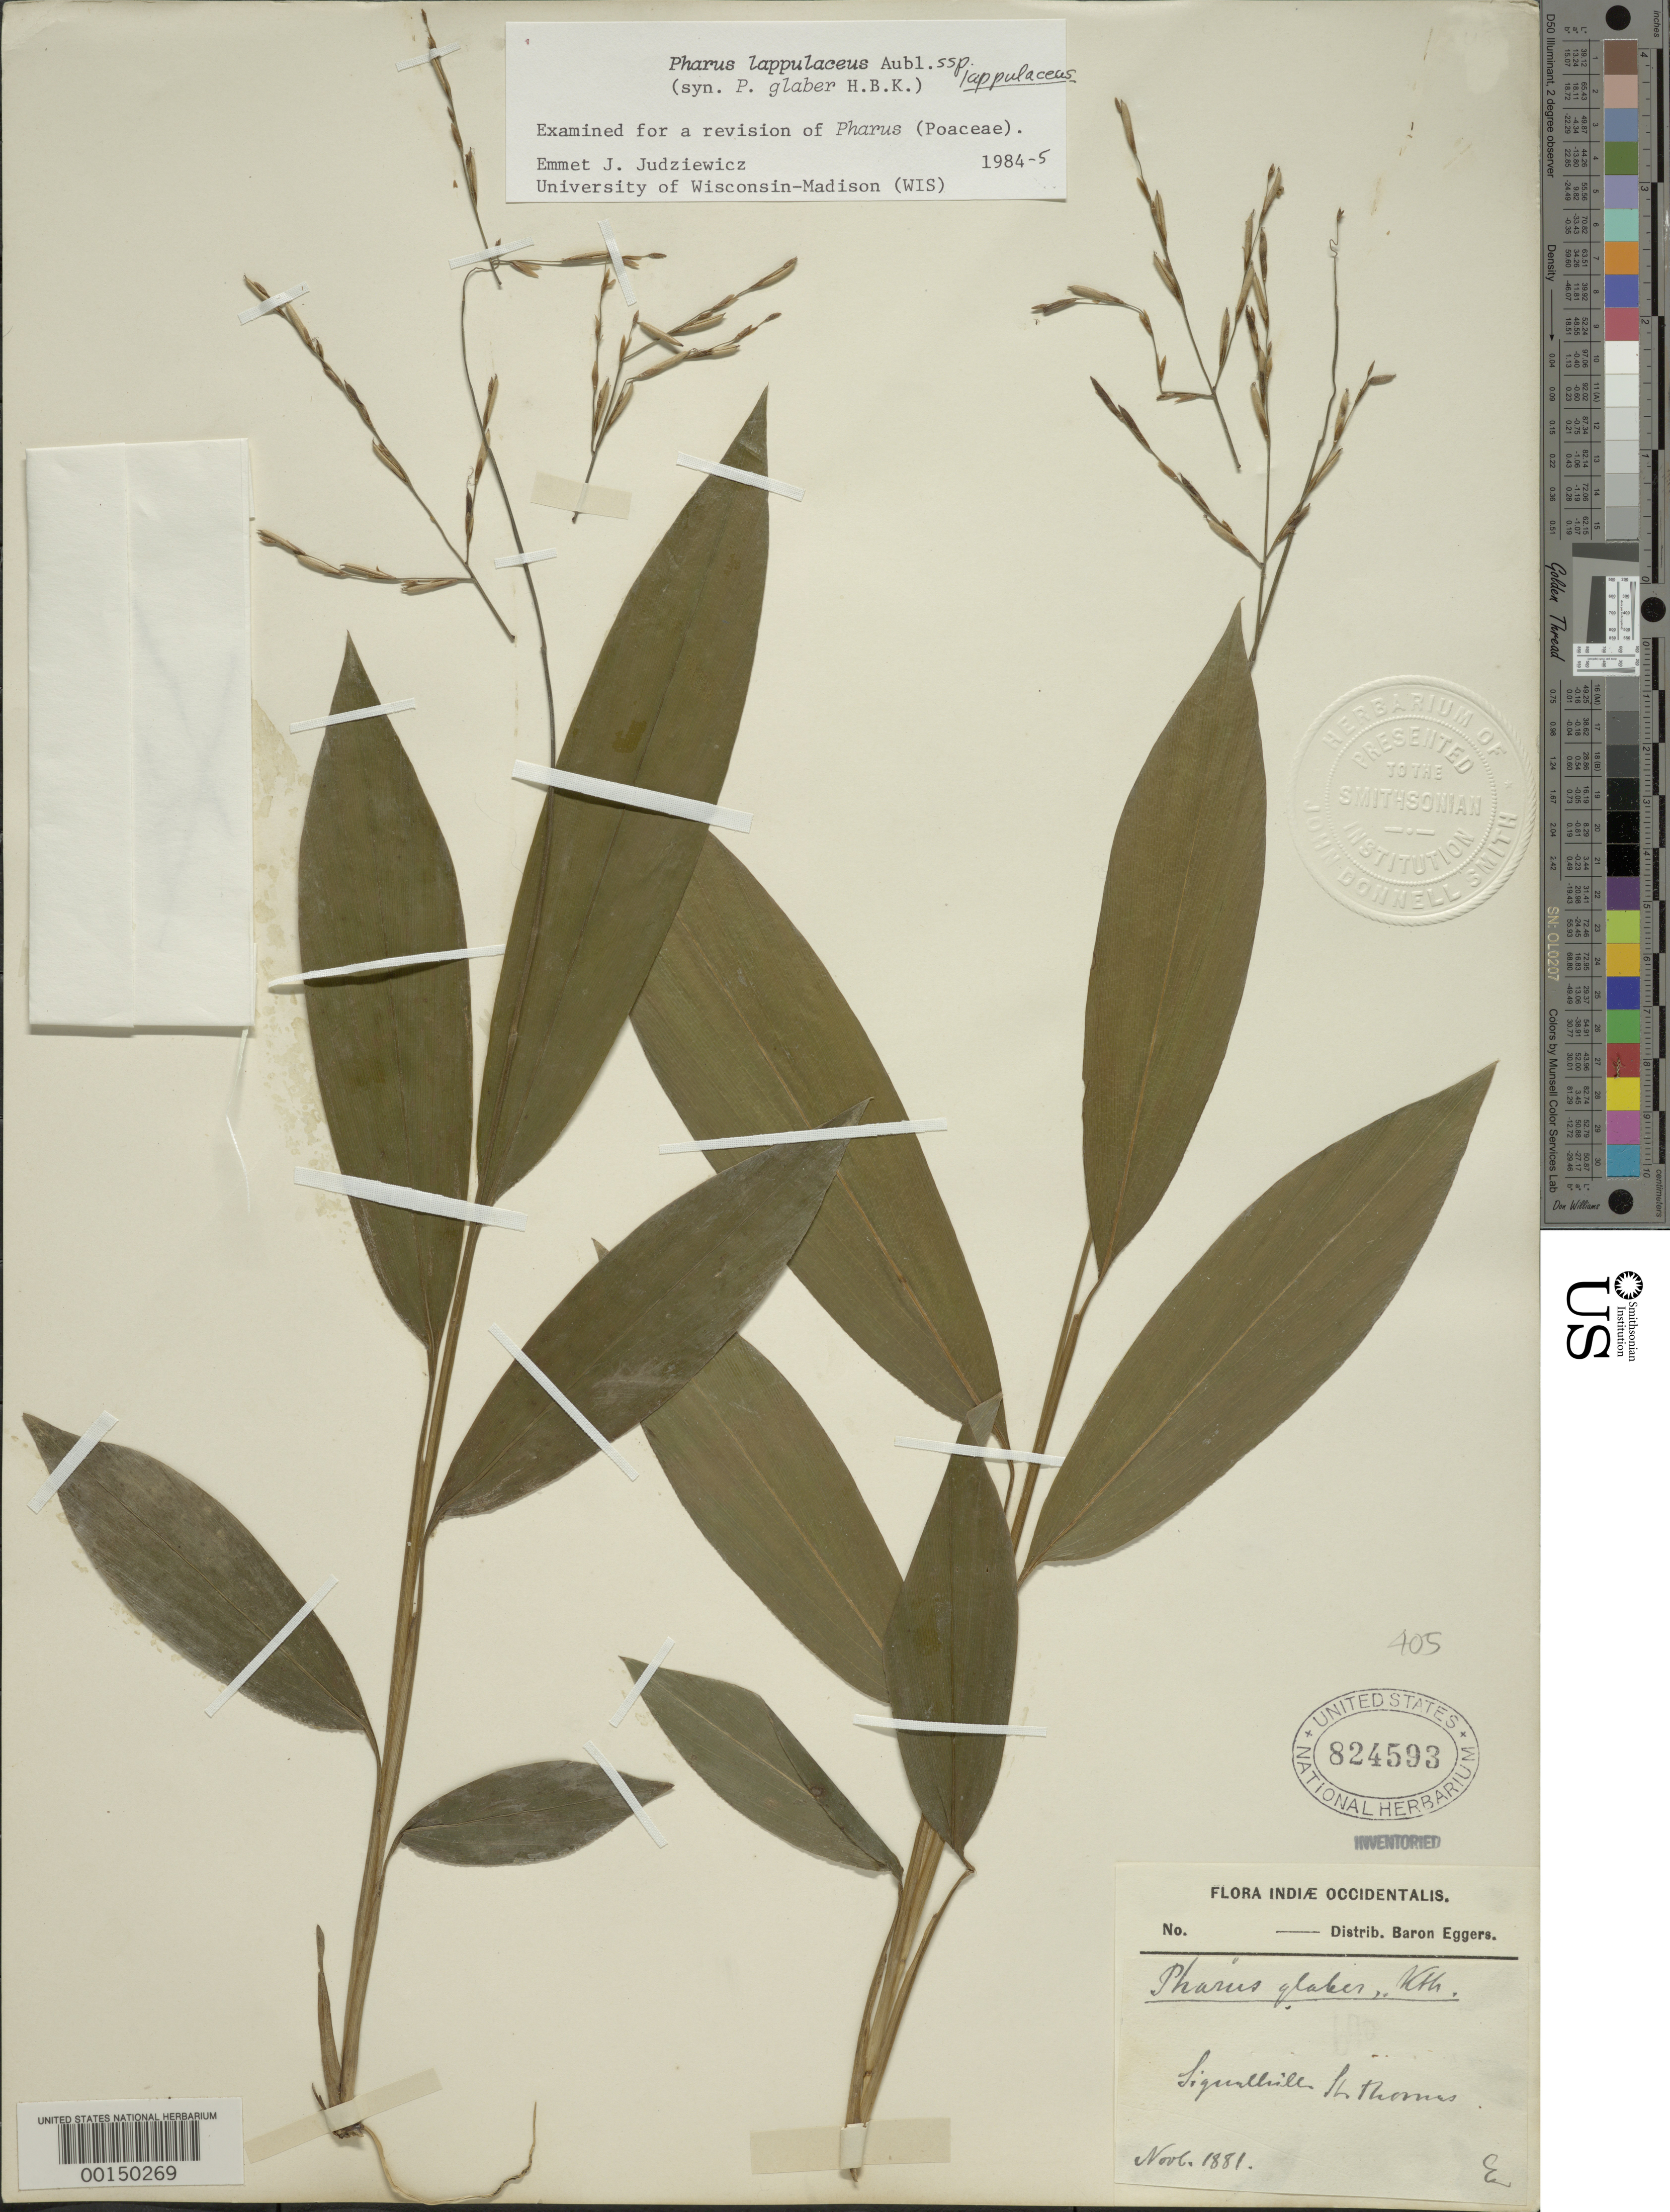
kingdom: Plantae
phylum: Tracheophyta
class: Liliopsida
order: Poales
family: Poaceae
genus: Pharus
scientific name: Pharus lappulaceus subsp. lappulaceus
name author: Aubl.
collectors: H. F. A. von Eggers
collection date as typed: Nov 1881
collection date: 1881-11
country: Jamaica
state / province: Saint Thomas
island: Greater Antilles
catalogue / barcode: US 824593